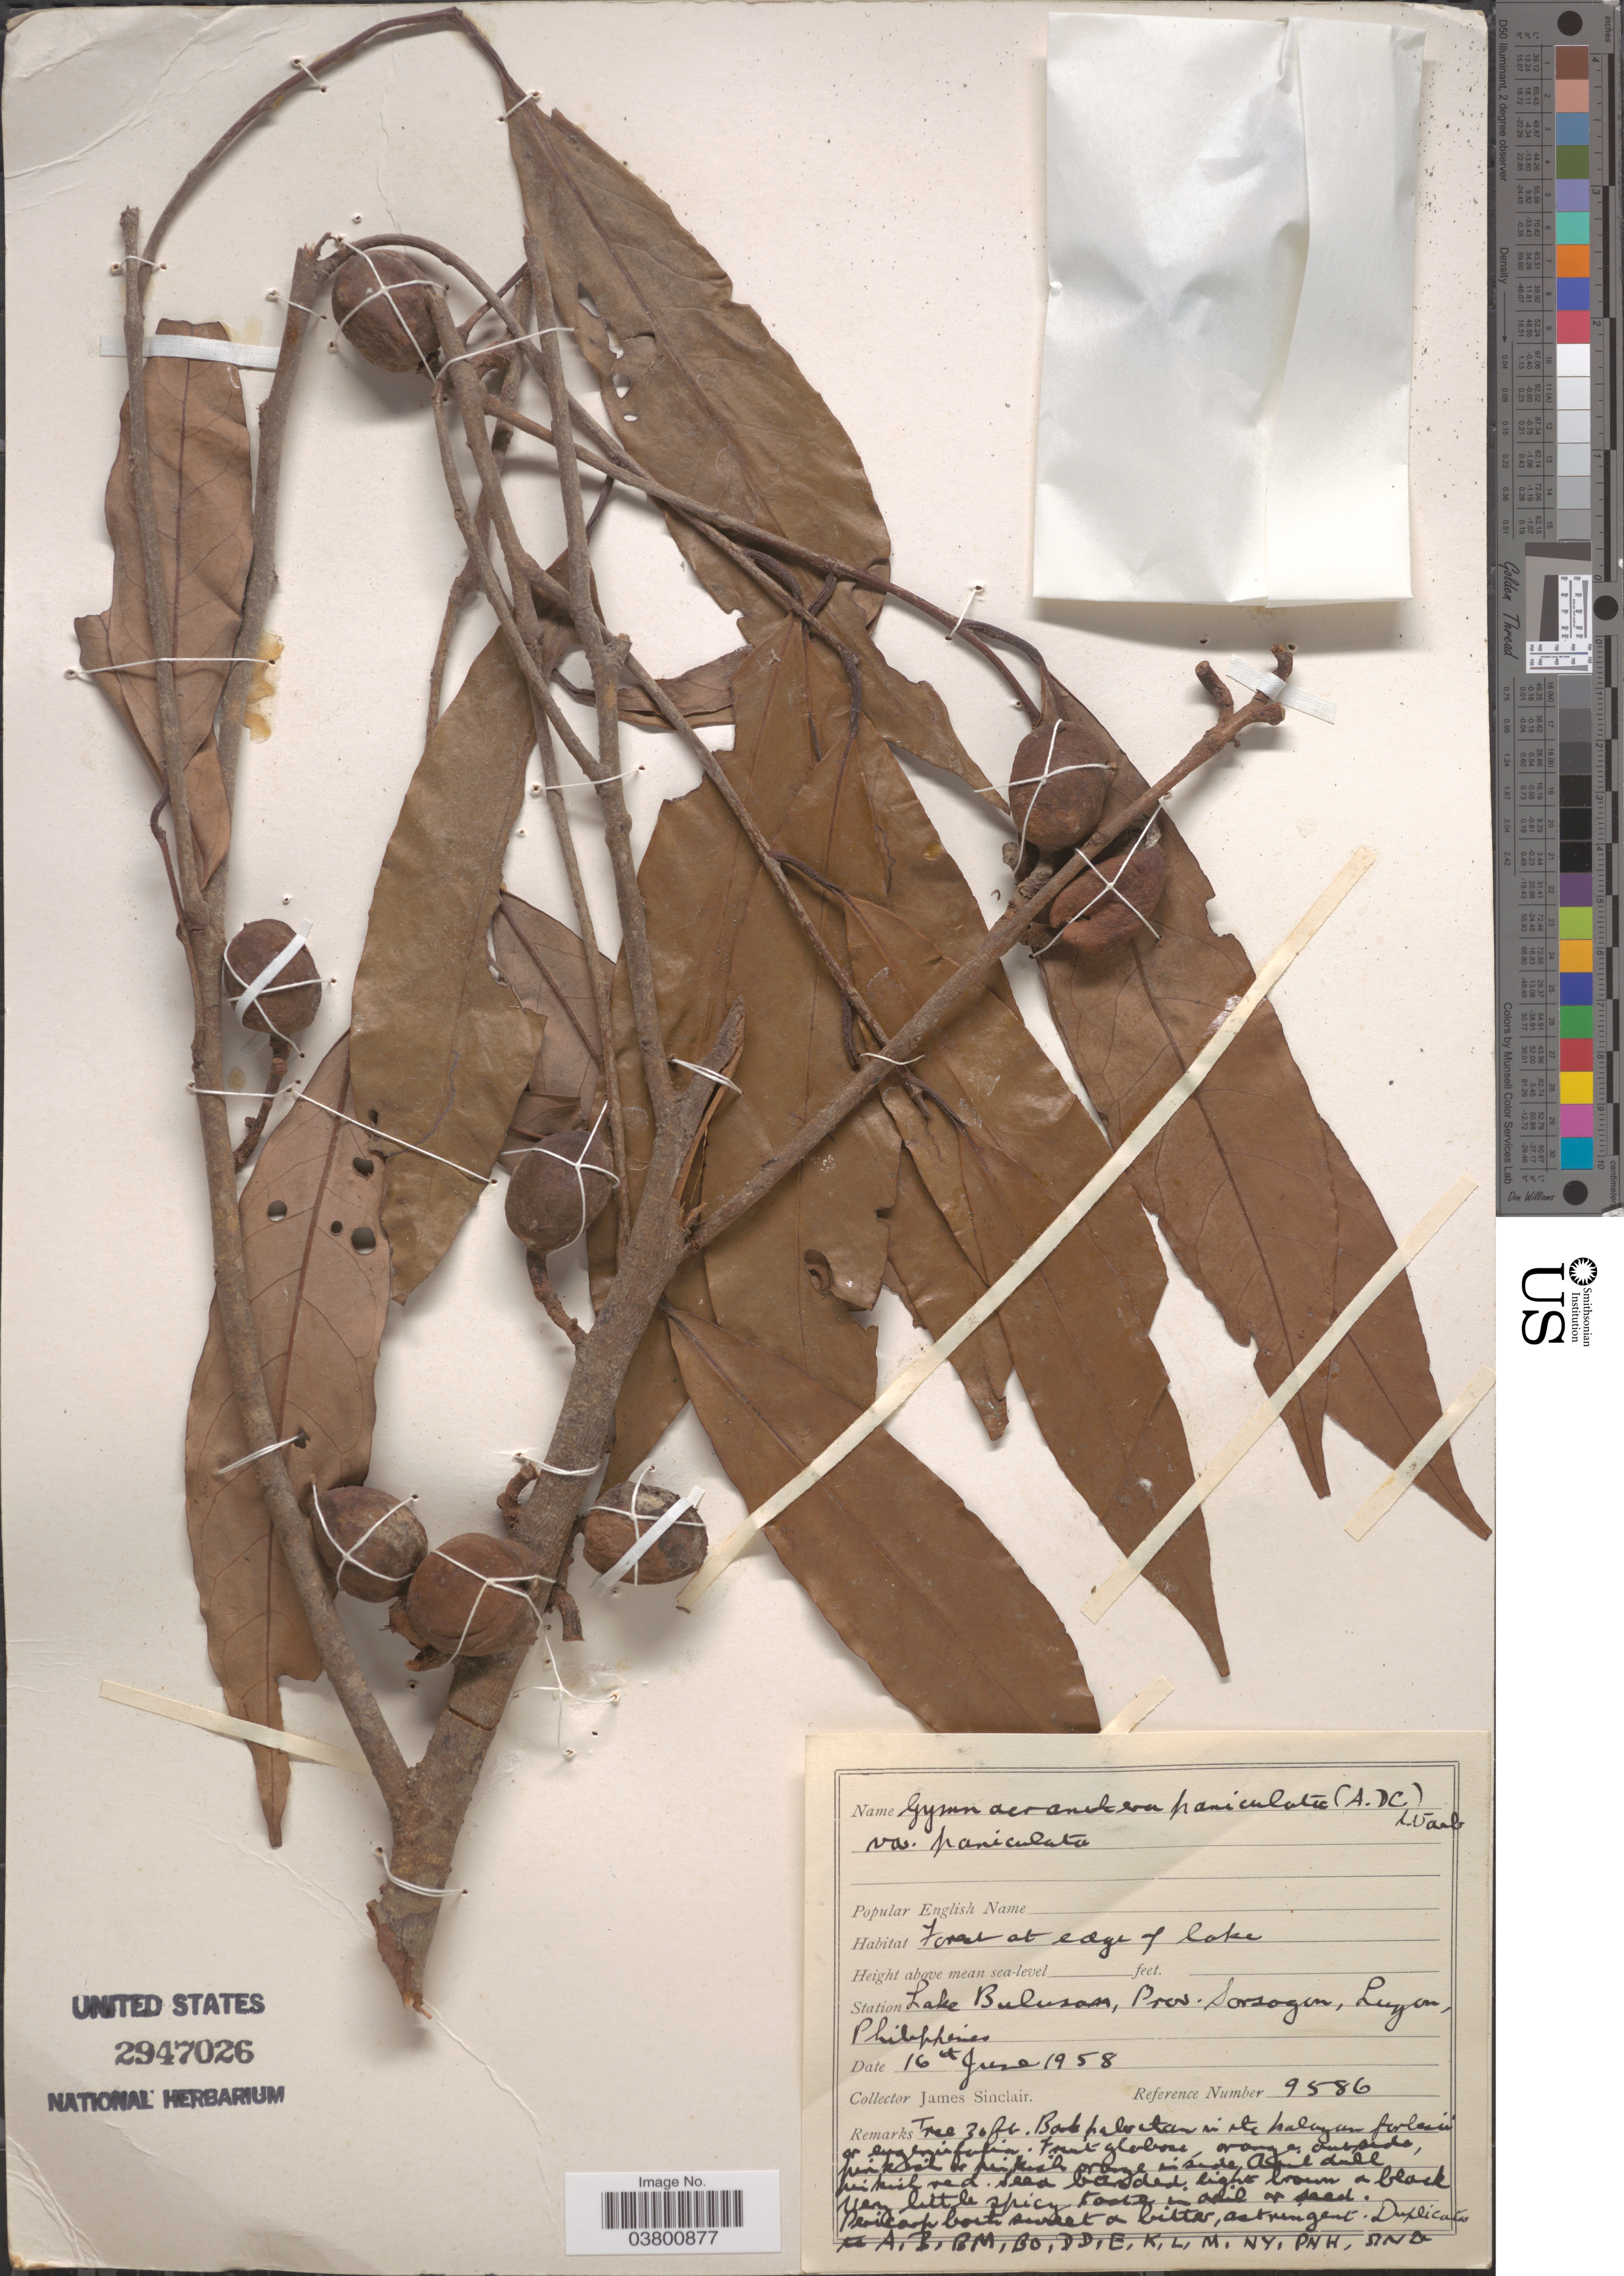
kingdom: Plantae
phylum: Tracheophyta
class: Magnoliopsida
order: Magnoliales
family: Myristicaceae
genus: Gymnacranthera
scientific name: Gymnacranthera paniculata var. paniculata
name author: (A. DC.) Warb.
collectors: J. Sinclair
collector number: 9586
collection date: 1958-06-16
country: Philippines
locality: Station Lake Bulusan, Prov. Sorsogon, Luzon.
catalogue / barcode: US 2947026